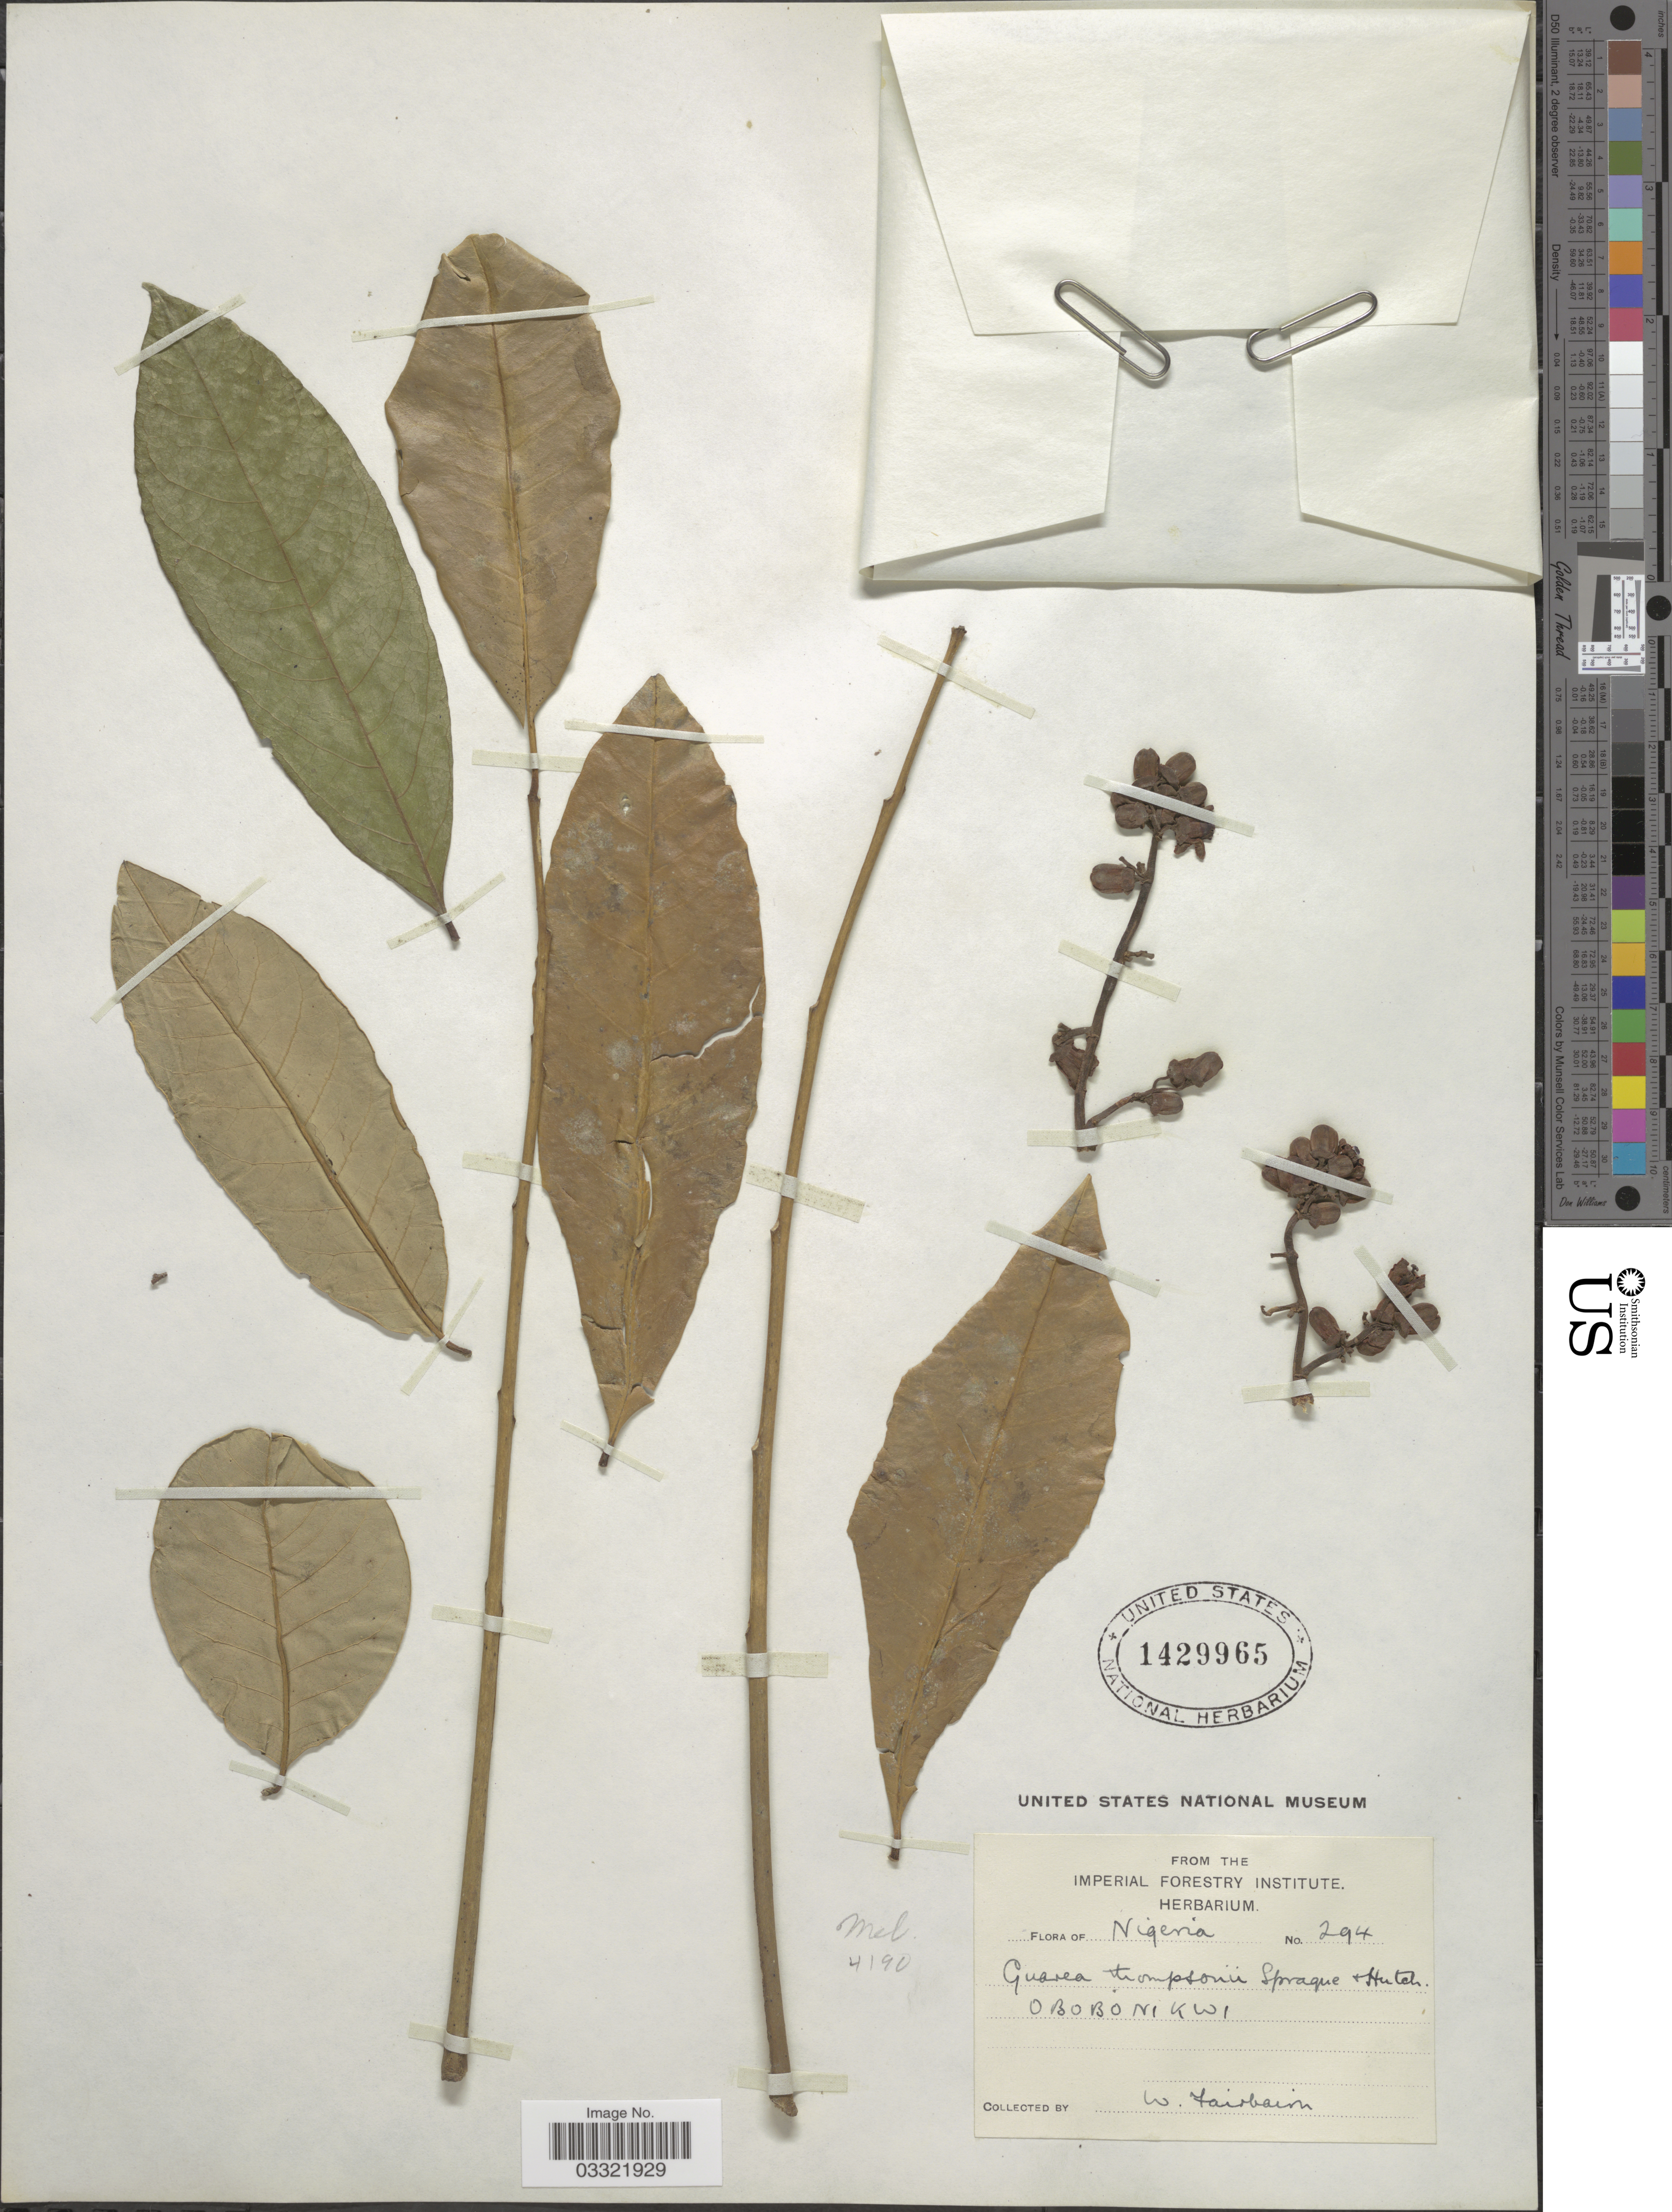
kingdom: Plantae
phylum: Tracheophyta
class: Magnoliopsida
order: Sapindales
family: Meliaceae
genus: Leplaea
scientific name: Leplaea thompsonii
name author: (Sprague & Hutch.) Koenen & J.J. de Wilde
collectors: W. Fairbarn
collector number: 294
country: Nigeria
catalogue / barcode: US 1429965